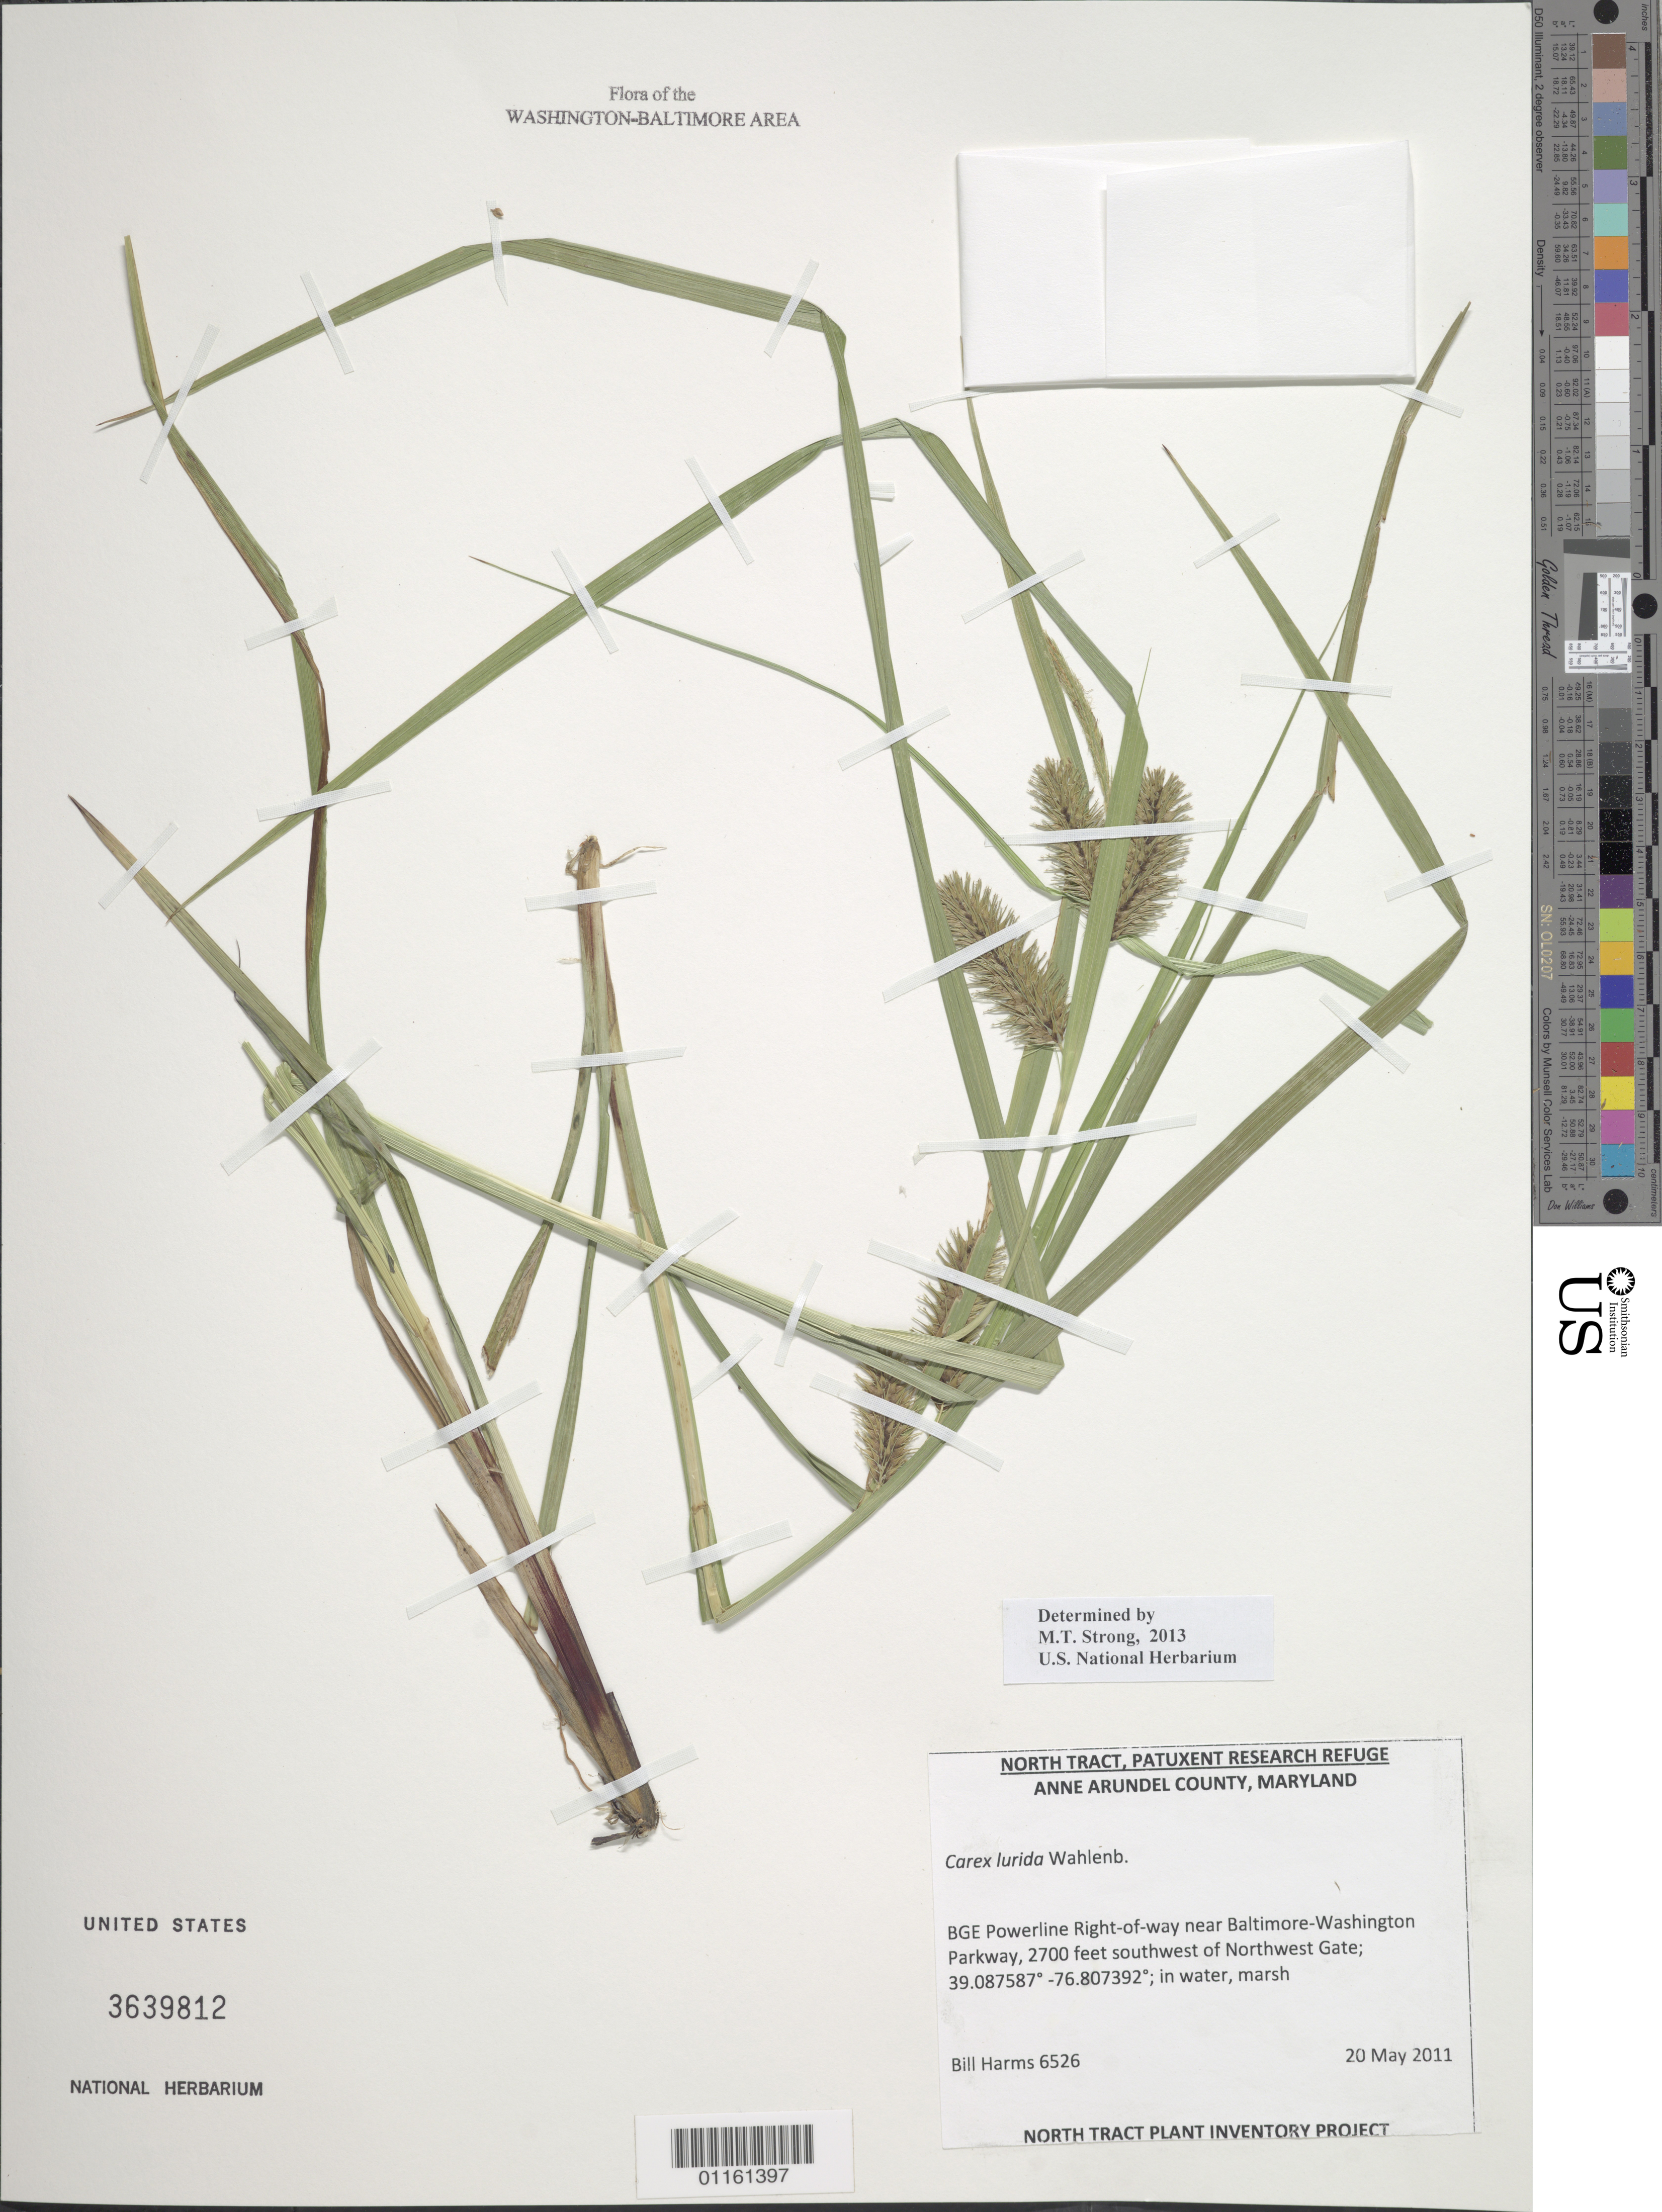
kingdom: Plantae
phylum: Tracheophyta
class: Liliopsida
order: Poales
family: Cyperaceae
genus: Carex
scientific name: Carex lurida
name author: Wahlenb.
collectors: B. Harms & J. Worth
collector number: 6526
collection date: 2011-05-20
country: United States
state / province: Maryland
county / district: Anne Arundel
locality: BGE Powerline Right-of-way near Baltimore- Washington Parkway, 2700 feet southwest of Northwest Gate.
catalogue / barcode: US 3639812